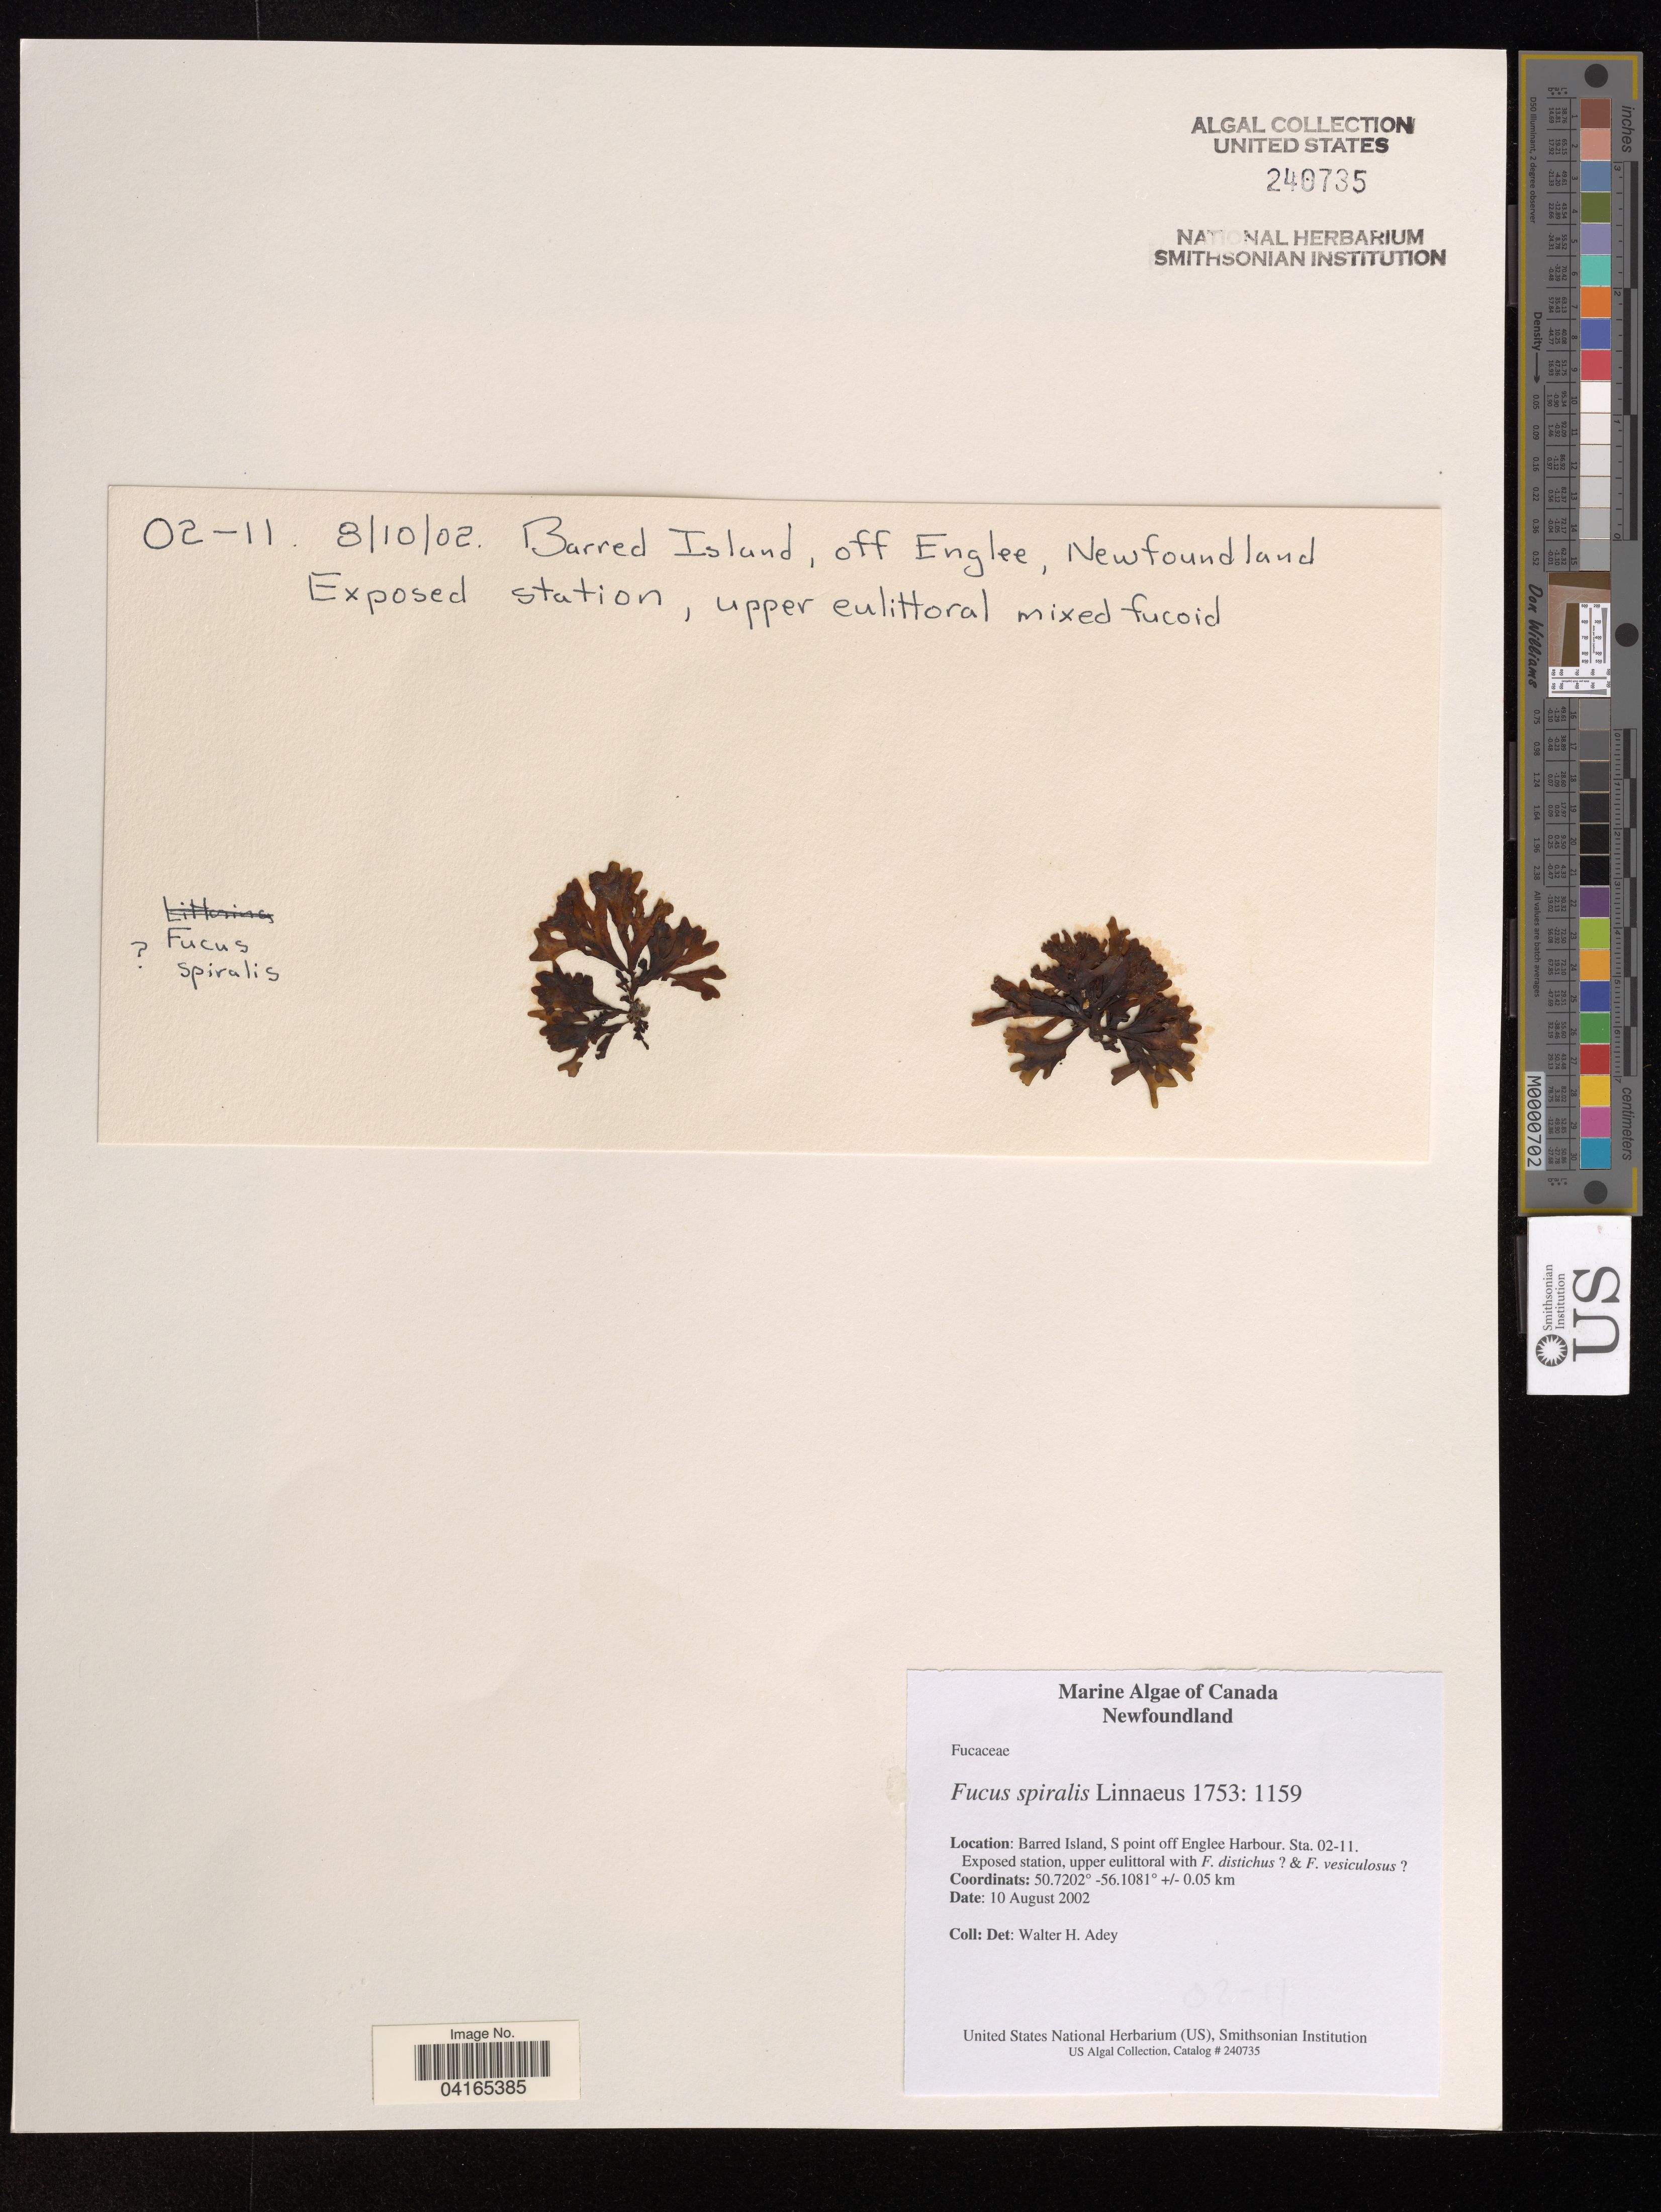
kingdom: Chromista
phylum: Ochrophyta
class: Phaeophyceae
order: Fucales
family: Fucaceae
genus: Fucus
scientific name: Fucus spiralis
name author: L.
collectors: W. H. Adey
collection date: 2002-08-10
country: Canada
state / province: Newfoundland and Labrador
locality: Barred Island, S point off Englee Harbour. Sta. 02-11.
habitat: Exposed station, upper eulittoral with F. distichus? and F. vesiculosus?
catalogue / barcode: US 240735